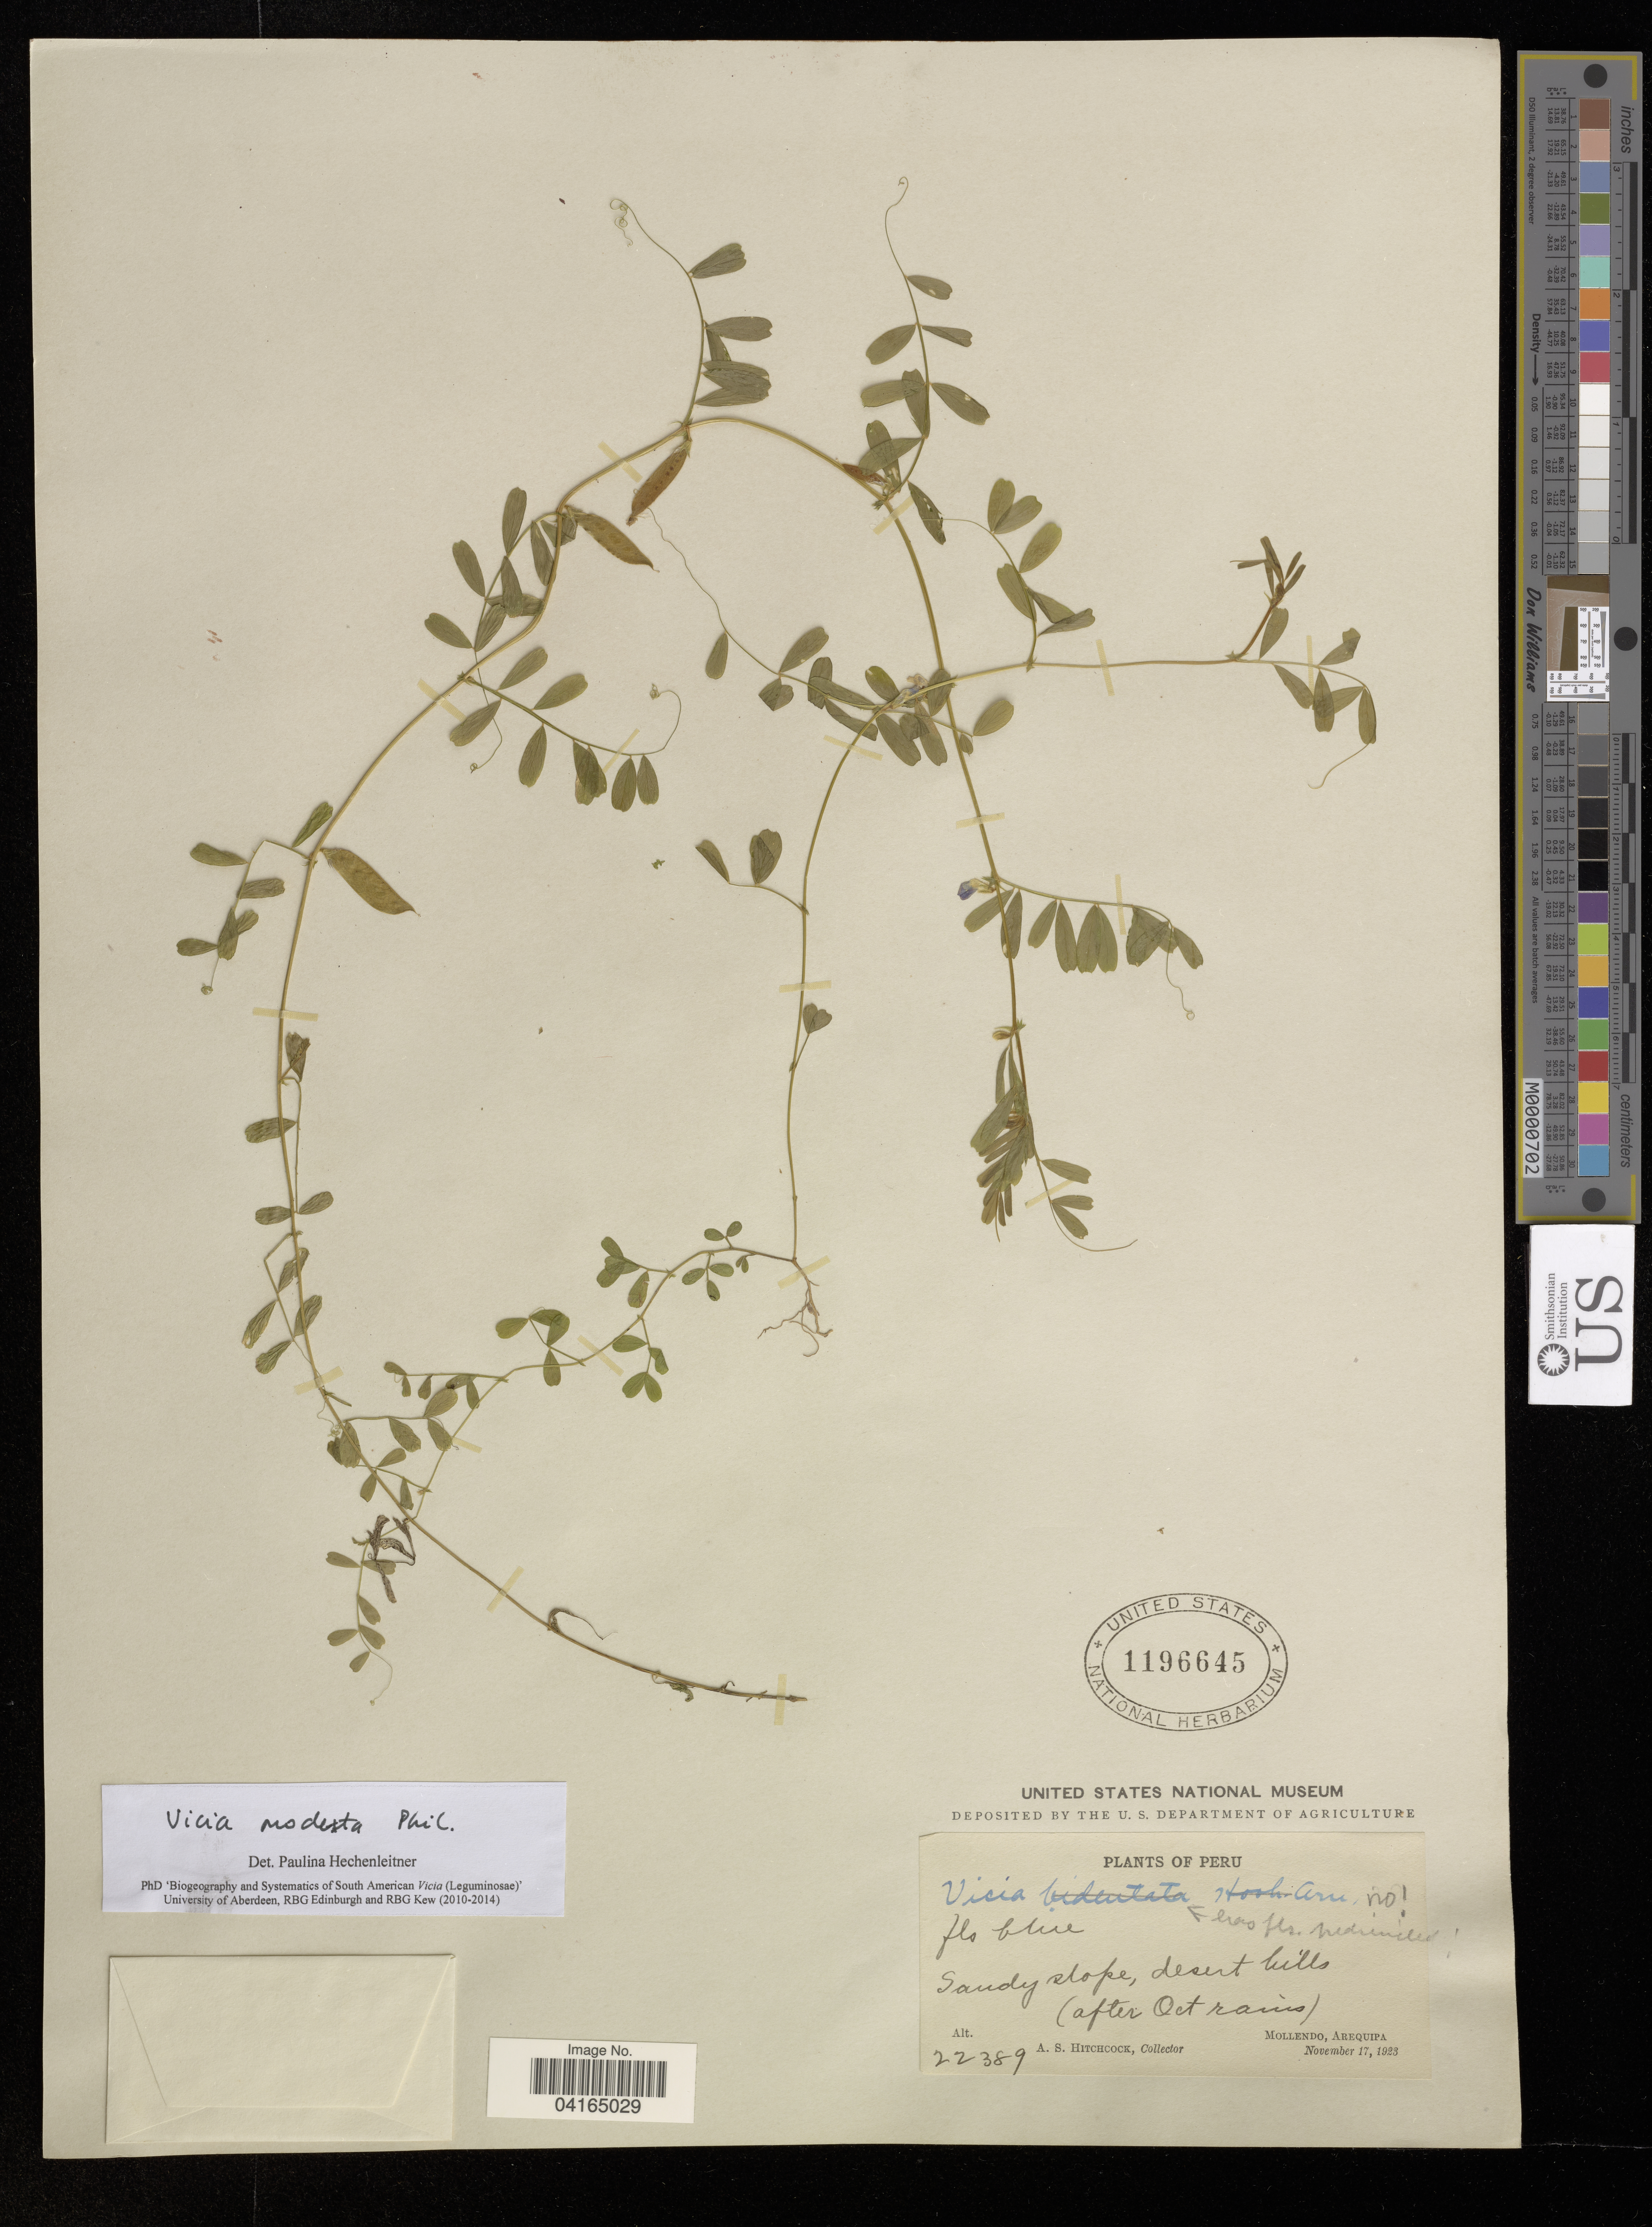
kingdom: Plantae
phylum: Tracheophyta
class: Magnoliopsida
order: Fabales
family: Fabaceae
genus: Vicia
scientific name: Vicia modesta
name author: Phil.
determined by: Hechenleitner, Paulina, RBG Edinburgh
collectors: A. Hitchcock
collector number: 22389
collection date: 1923-11-17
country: Peru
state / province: Arequipa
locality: (After Octranis), Mollendo.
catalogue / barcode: US 1196645